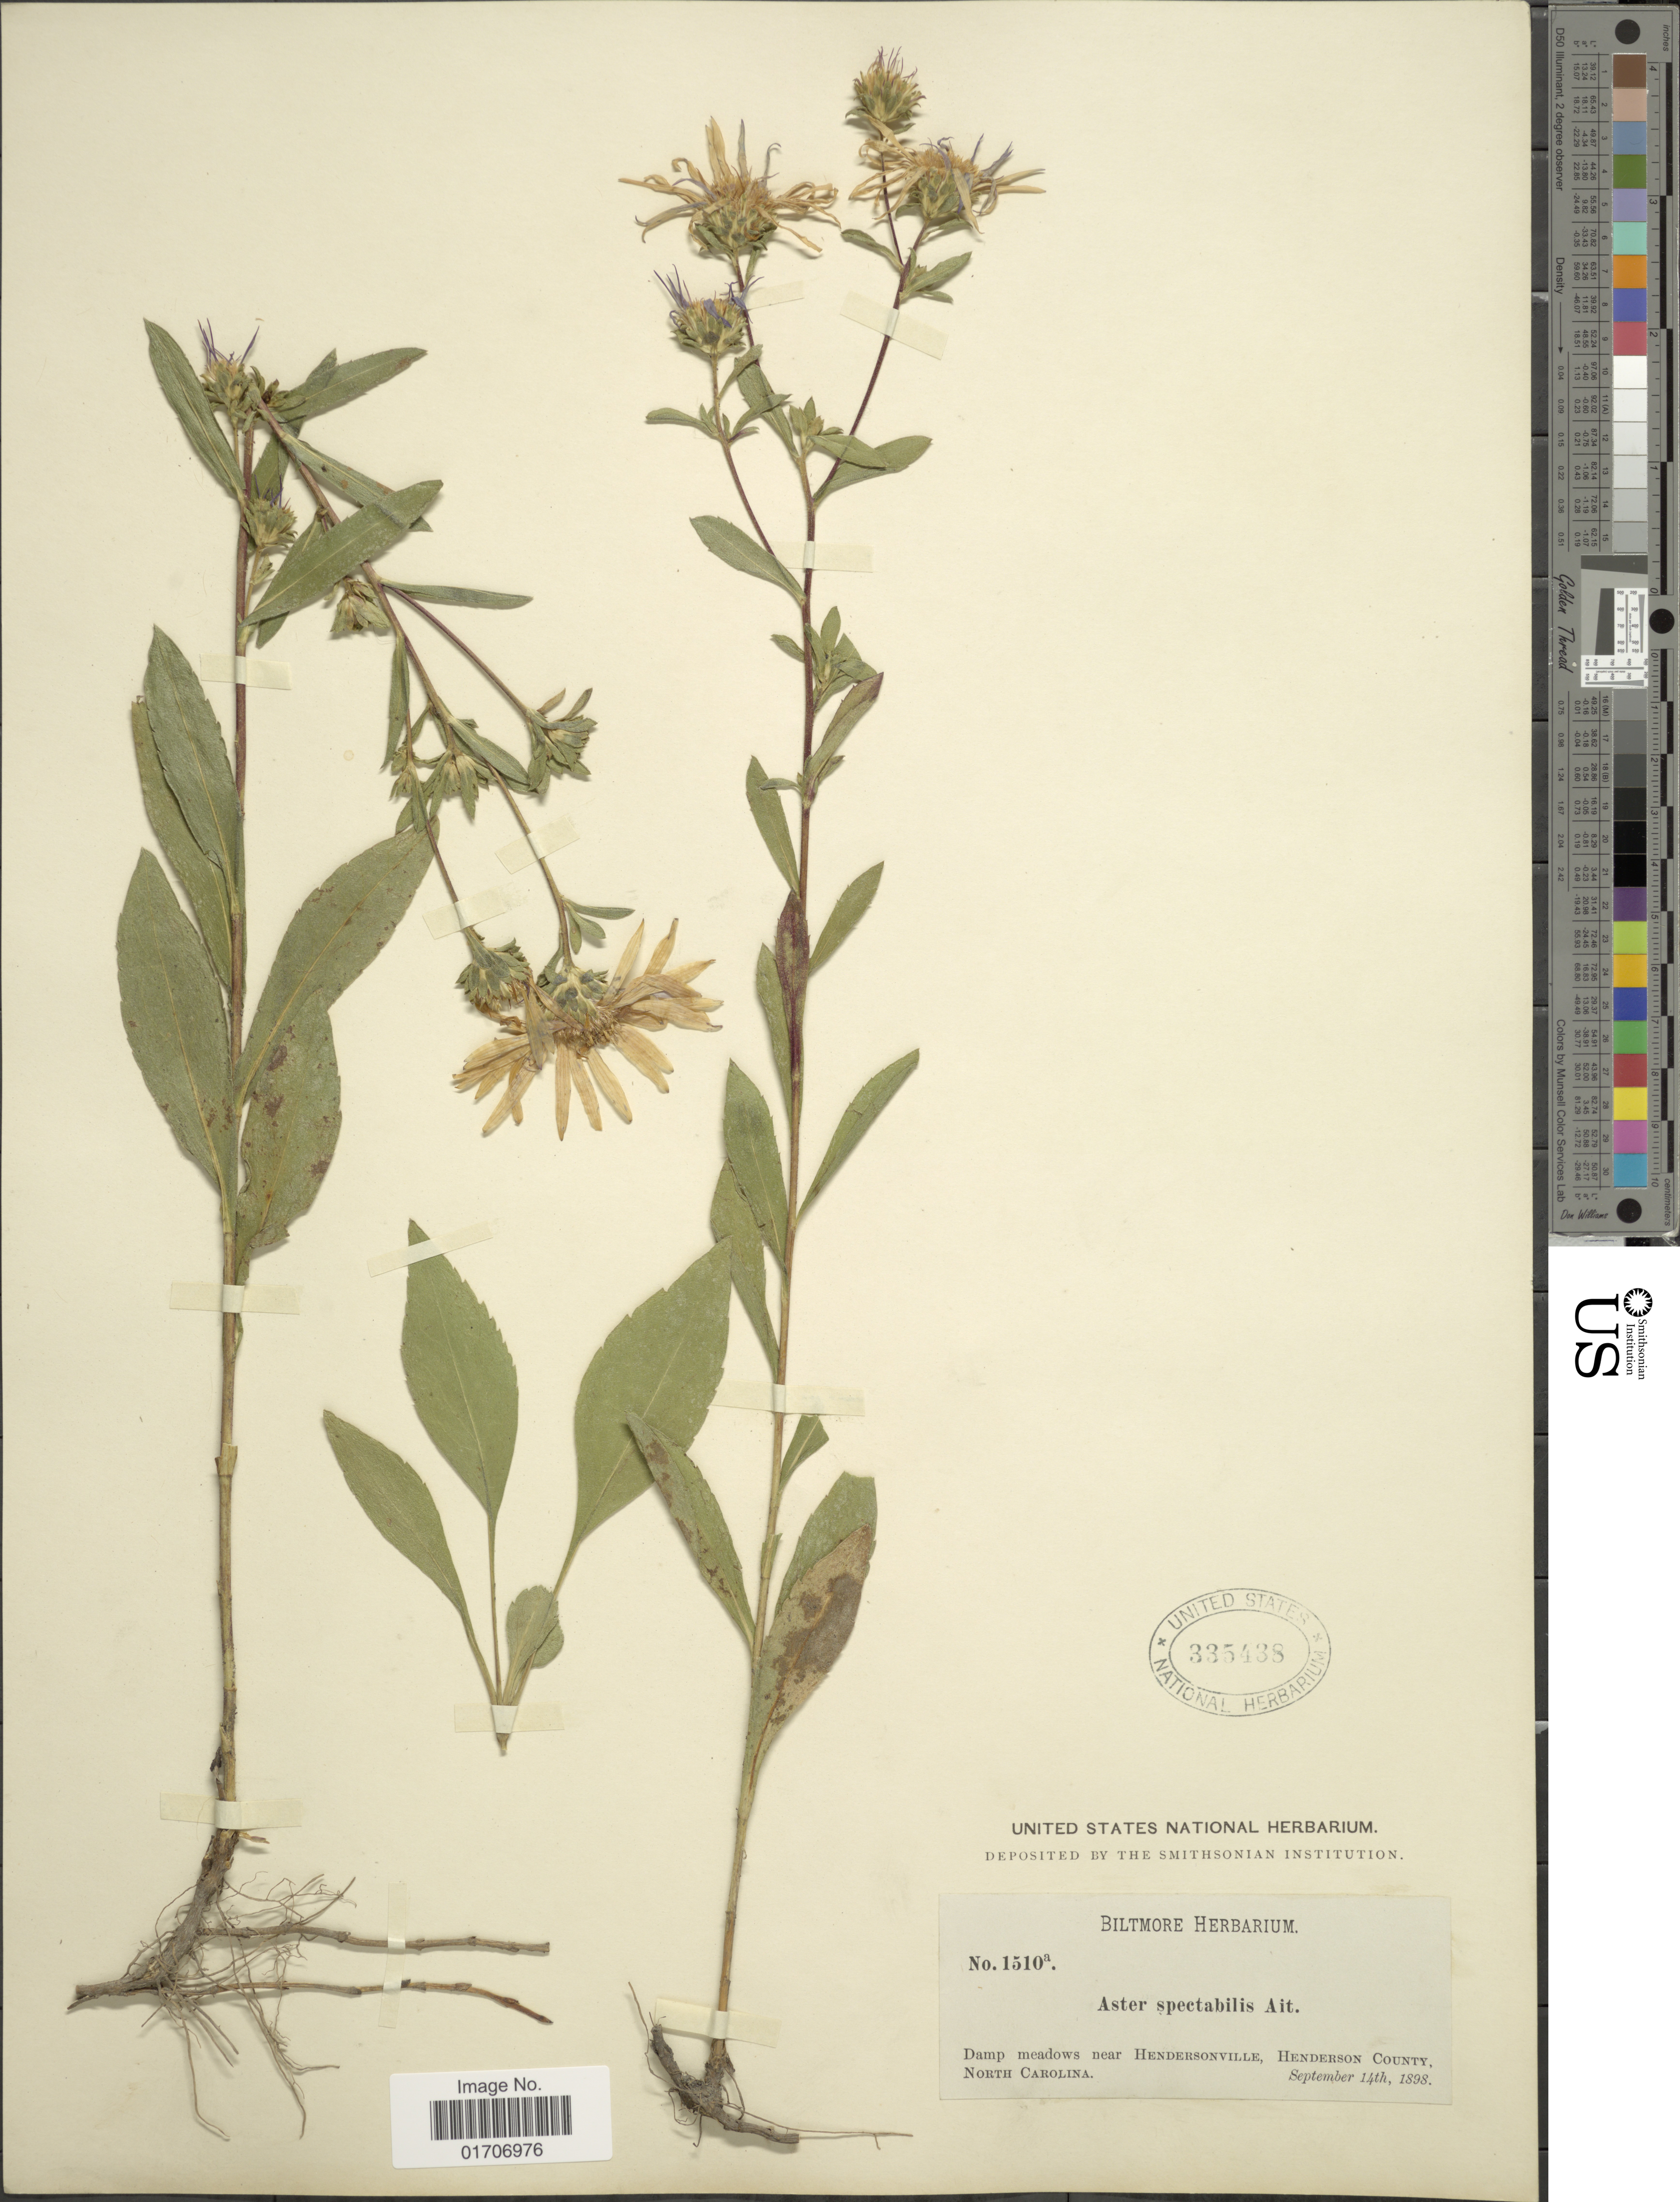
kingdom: Plantae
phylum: Tracheophyta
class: Magnoliopsida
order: Asterales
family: Asteraceae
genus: Eurybia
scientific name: Eurybia spectabilis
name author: (Aiton) G.L. Nesom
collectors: ex herb. Biltmore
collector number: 1510a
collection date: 1898-09-14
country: United States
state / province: North Carolina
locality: Damp meadows near Hendersonville, Henderson County, North Carolina.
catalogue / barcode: US 335438